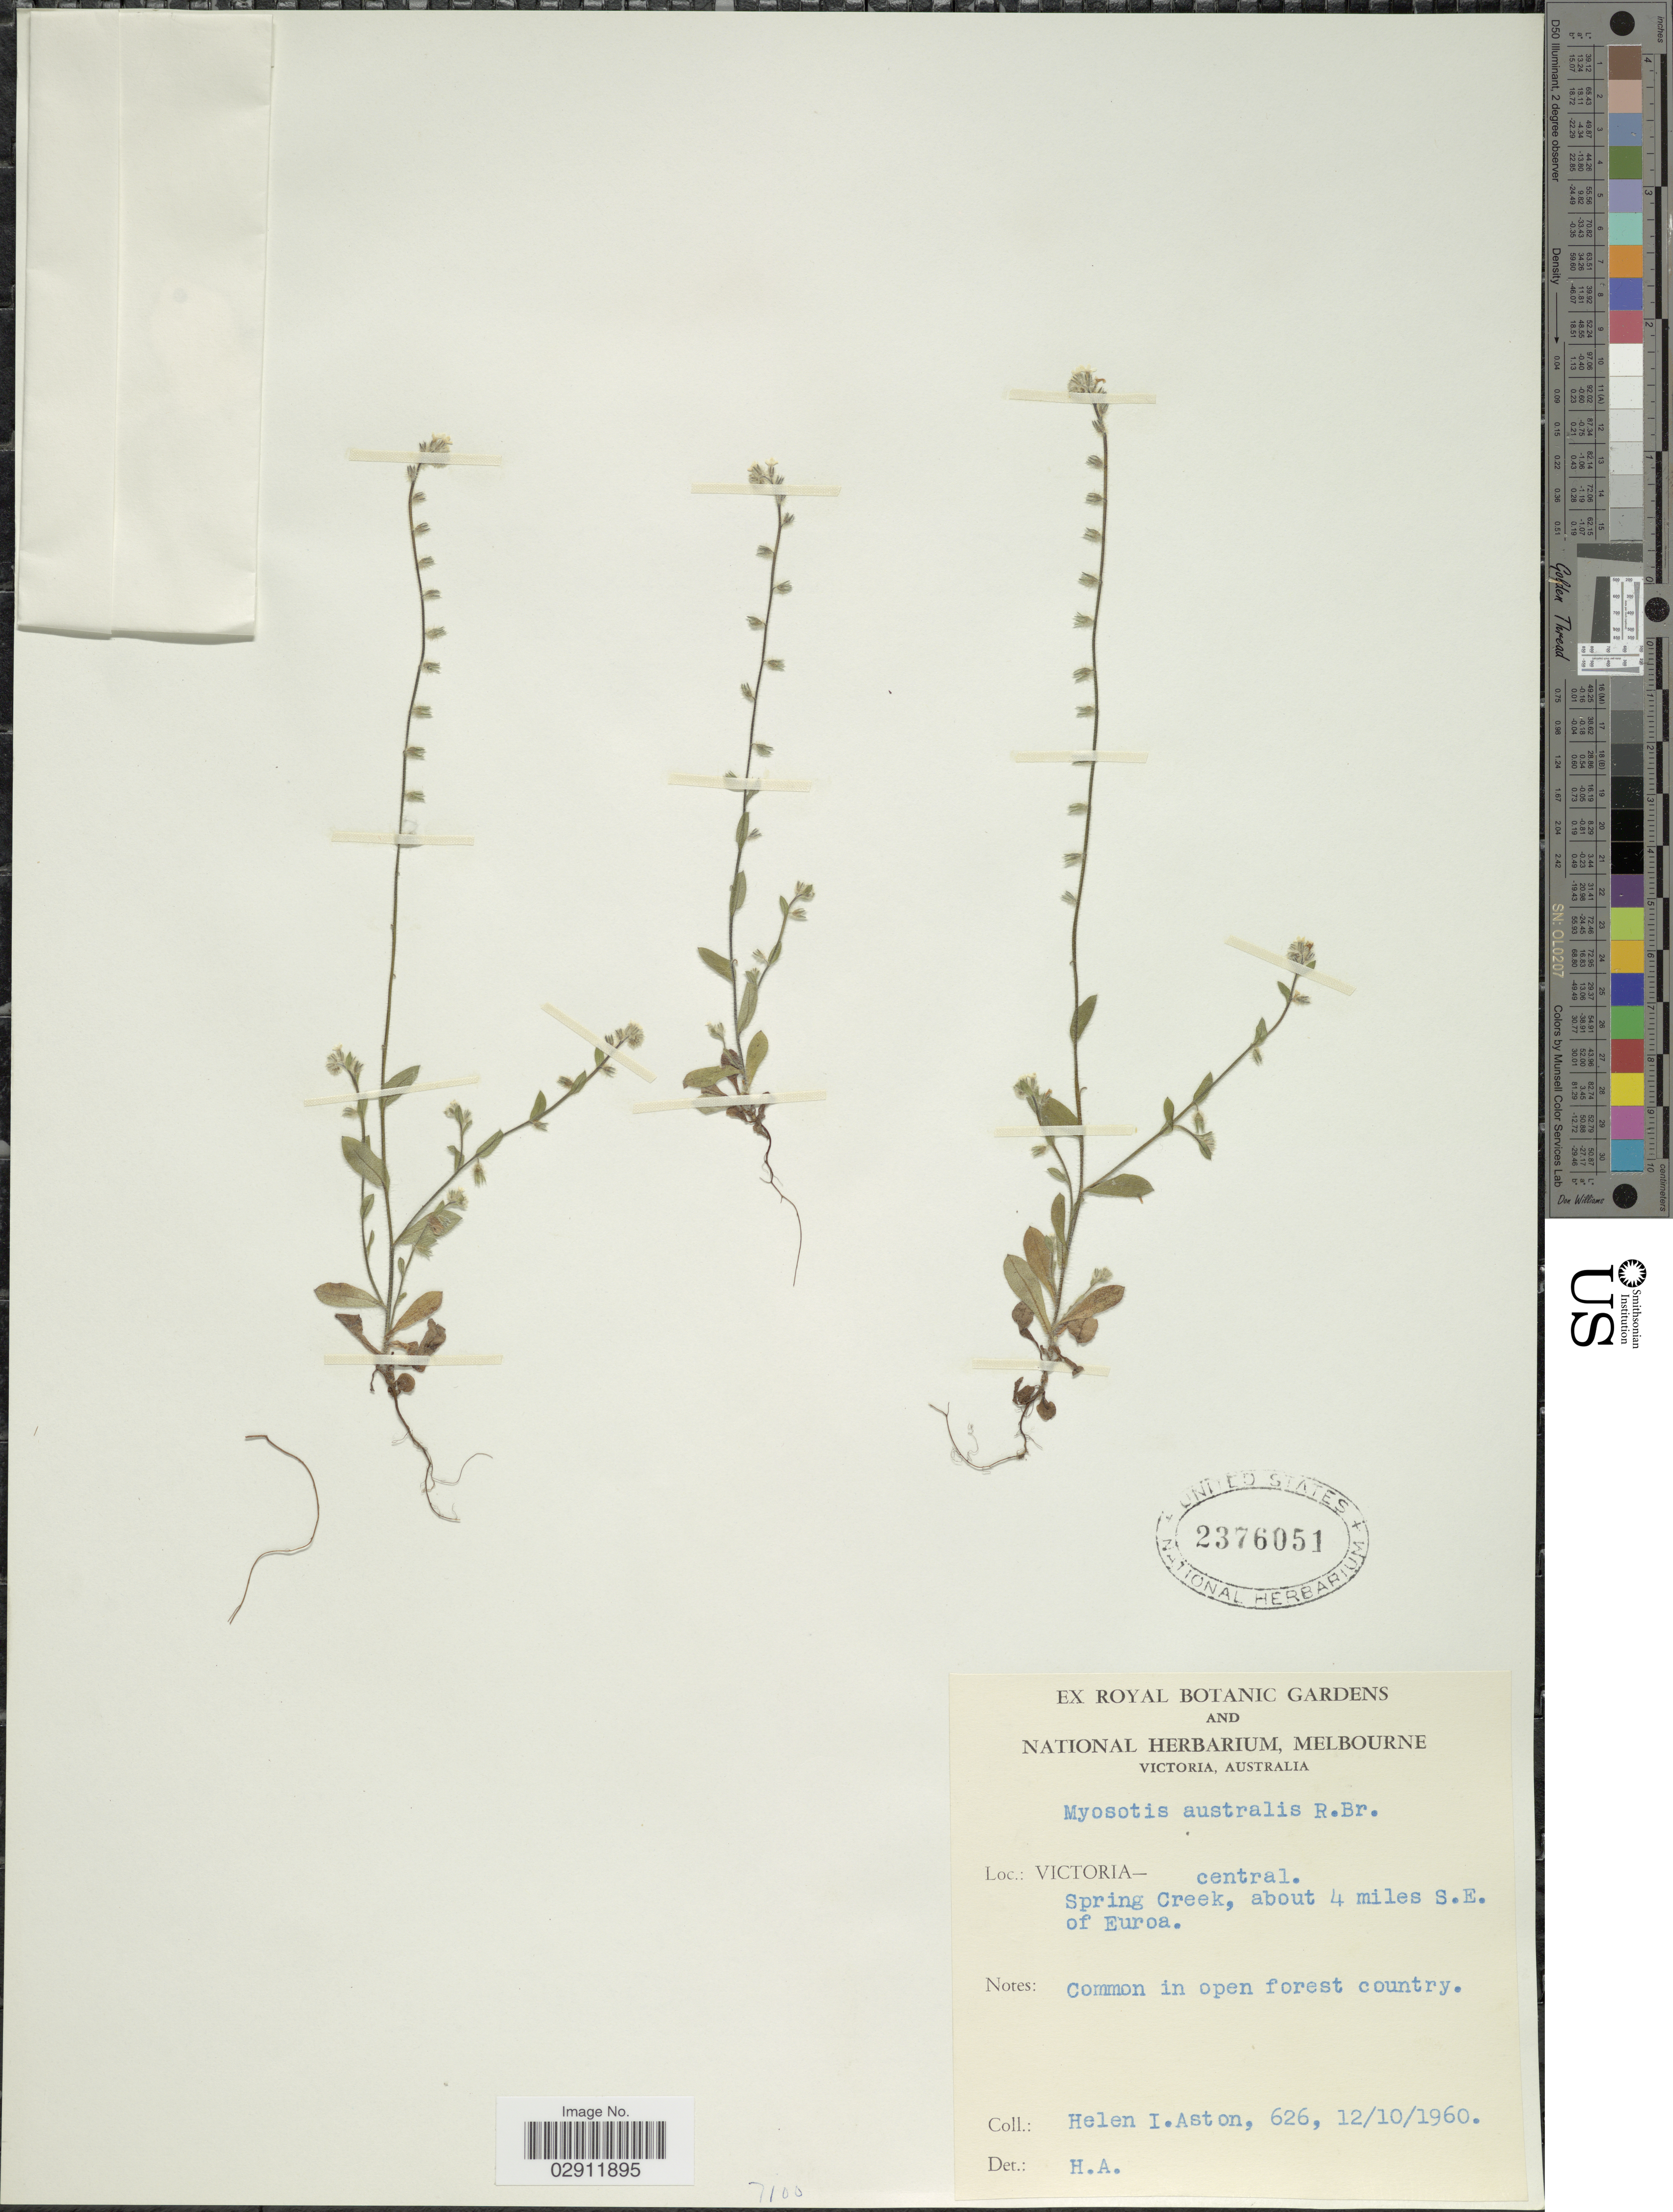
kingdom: Plantae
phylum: Tracheophyta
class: Magnoliopsida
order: Boraginales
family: Boraginaceae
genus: Myosotis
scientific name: Myosotis australis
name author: R. Br.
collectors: H. I. Aston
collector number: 626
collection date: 1960-10-12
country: Australia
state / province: Victoria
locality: Victoria- central. Spring Creek, about 4 miles S.E. of Euroa.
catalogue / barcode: US 2376051